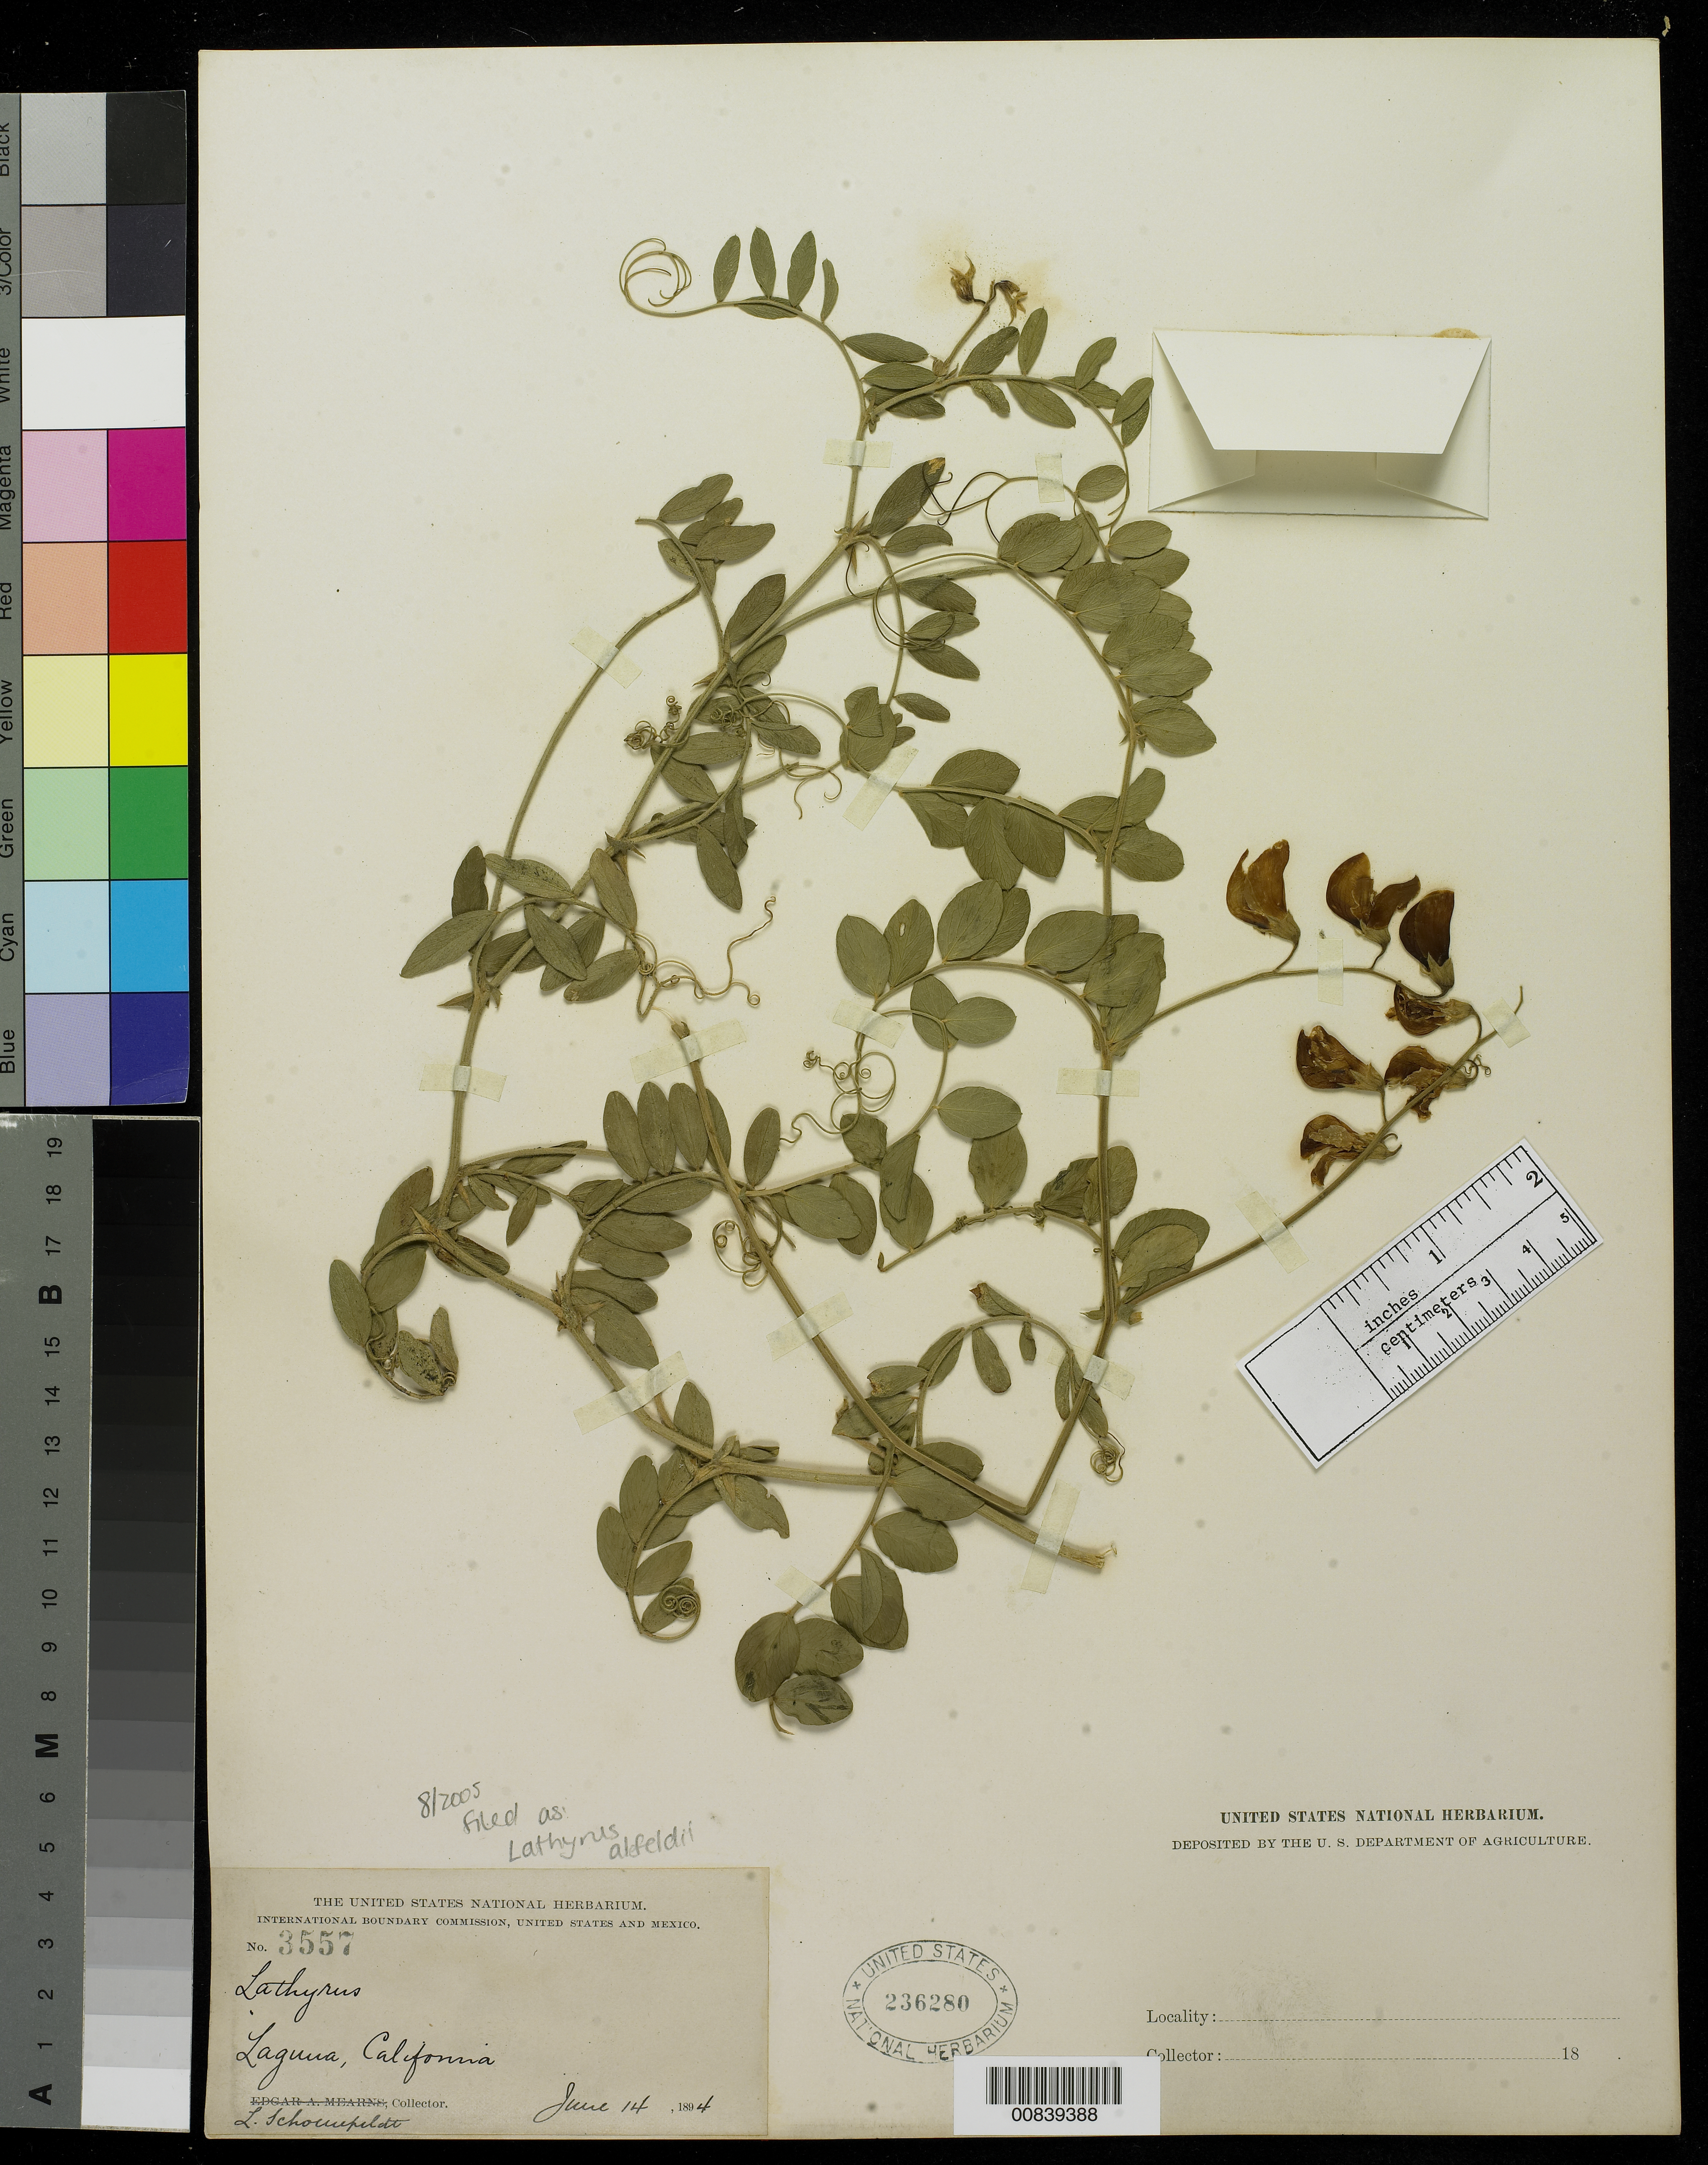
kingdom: Plantae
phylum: Tracheophyta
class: Magnoliopsida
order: Fabales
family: Fabaceae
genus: Lathyrus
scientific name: Lathyrus alefeldii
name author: T.G. White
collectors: L. Schoenfeldt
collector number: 3557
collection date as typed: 14 Jun 1894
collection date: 1894-06-14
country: United States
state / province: California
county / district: Orange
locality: Laguna, California.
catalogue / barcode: US 236280